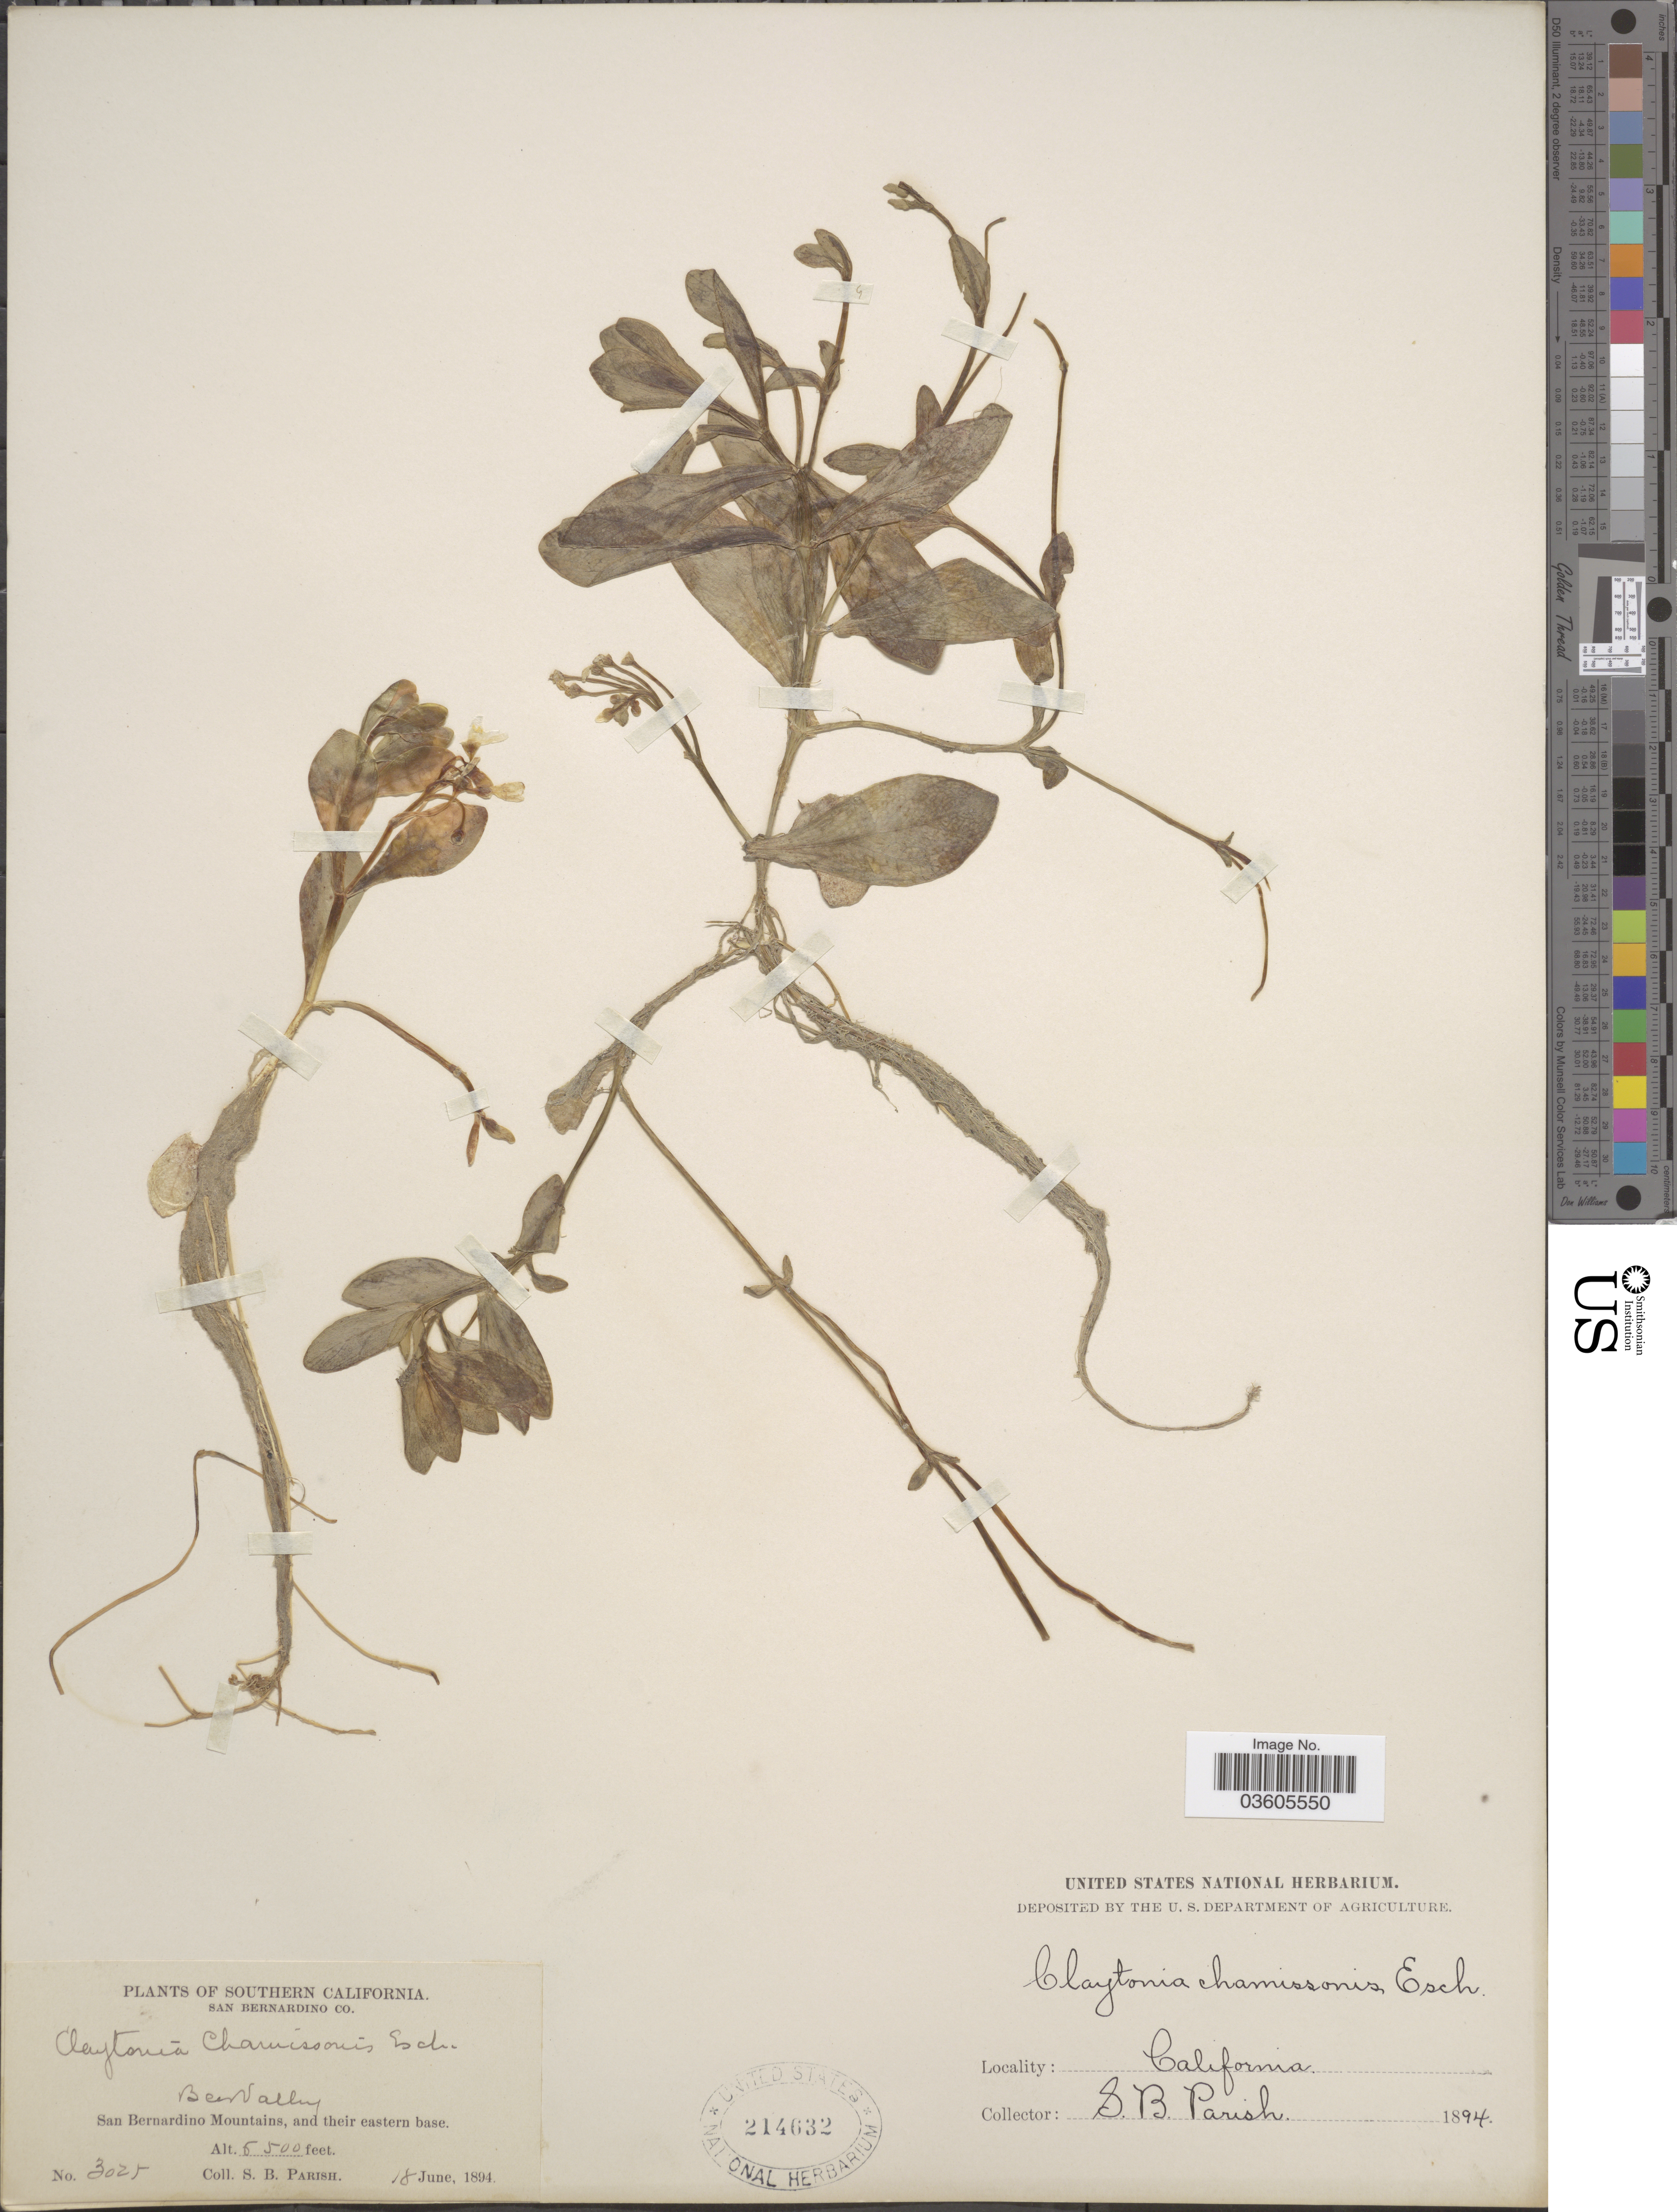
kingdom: Plantae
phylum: Tracheophyta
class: Magnoliopsida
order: Caryophyllales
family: Montiaceae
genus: Montia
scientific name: Montia chamissoi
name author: (Ledeb. ex Spreng.) Greene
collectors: S. B. Parish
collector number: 3025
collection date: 1894-06-18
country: United States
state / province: California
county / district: San Bernardino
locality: Southern California. San Bernardino Co. Bear Valley. San Bernardino Mountains, and their eastern base.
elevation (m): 1981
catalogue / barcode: US 214632